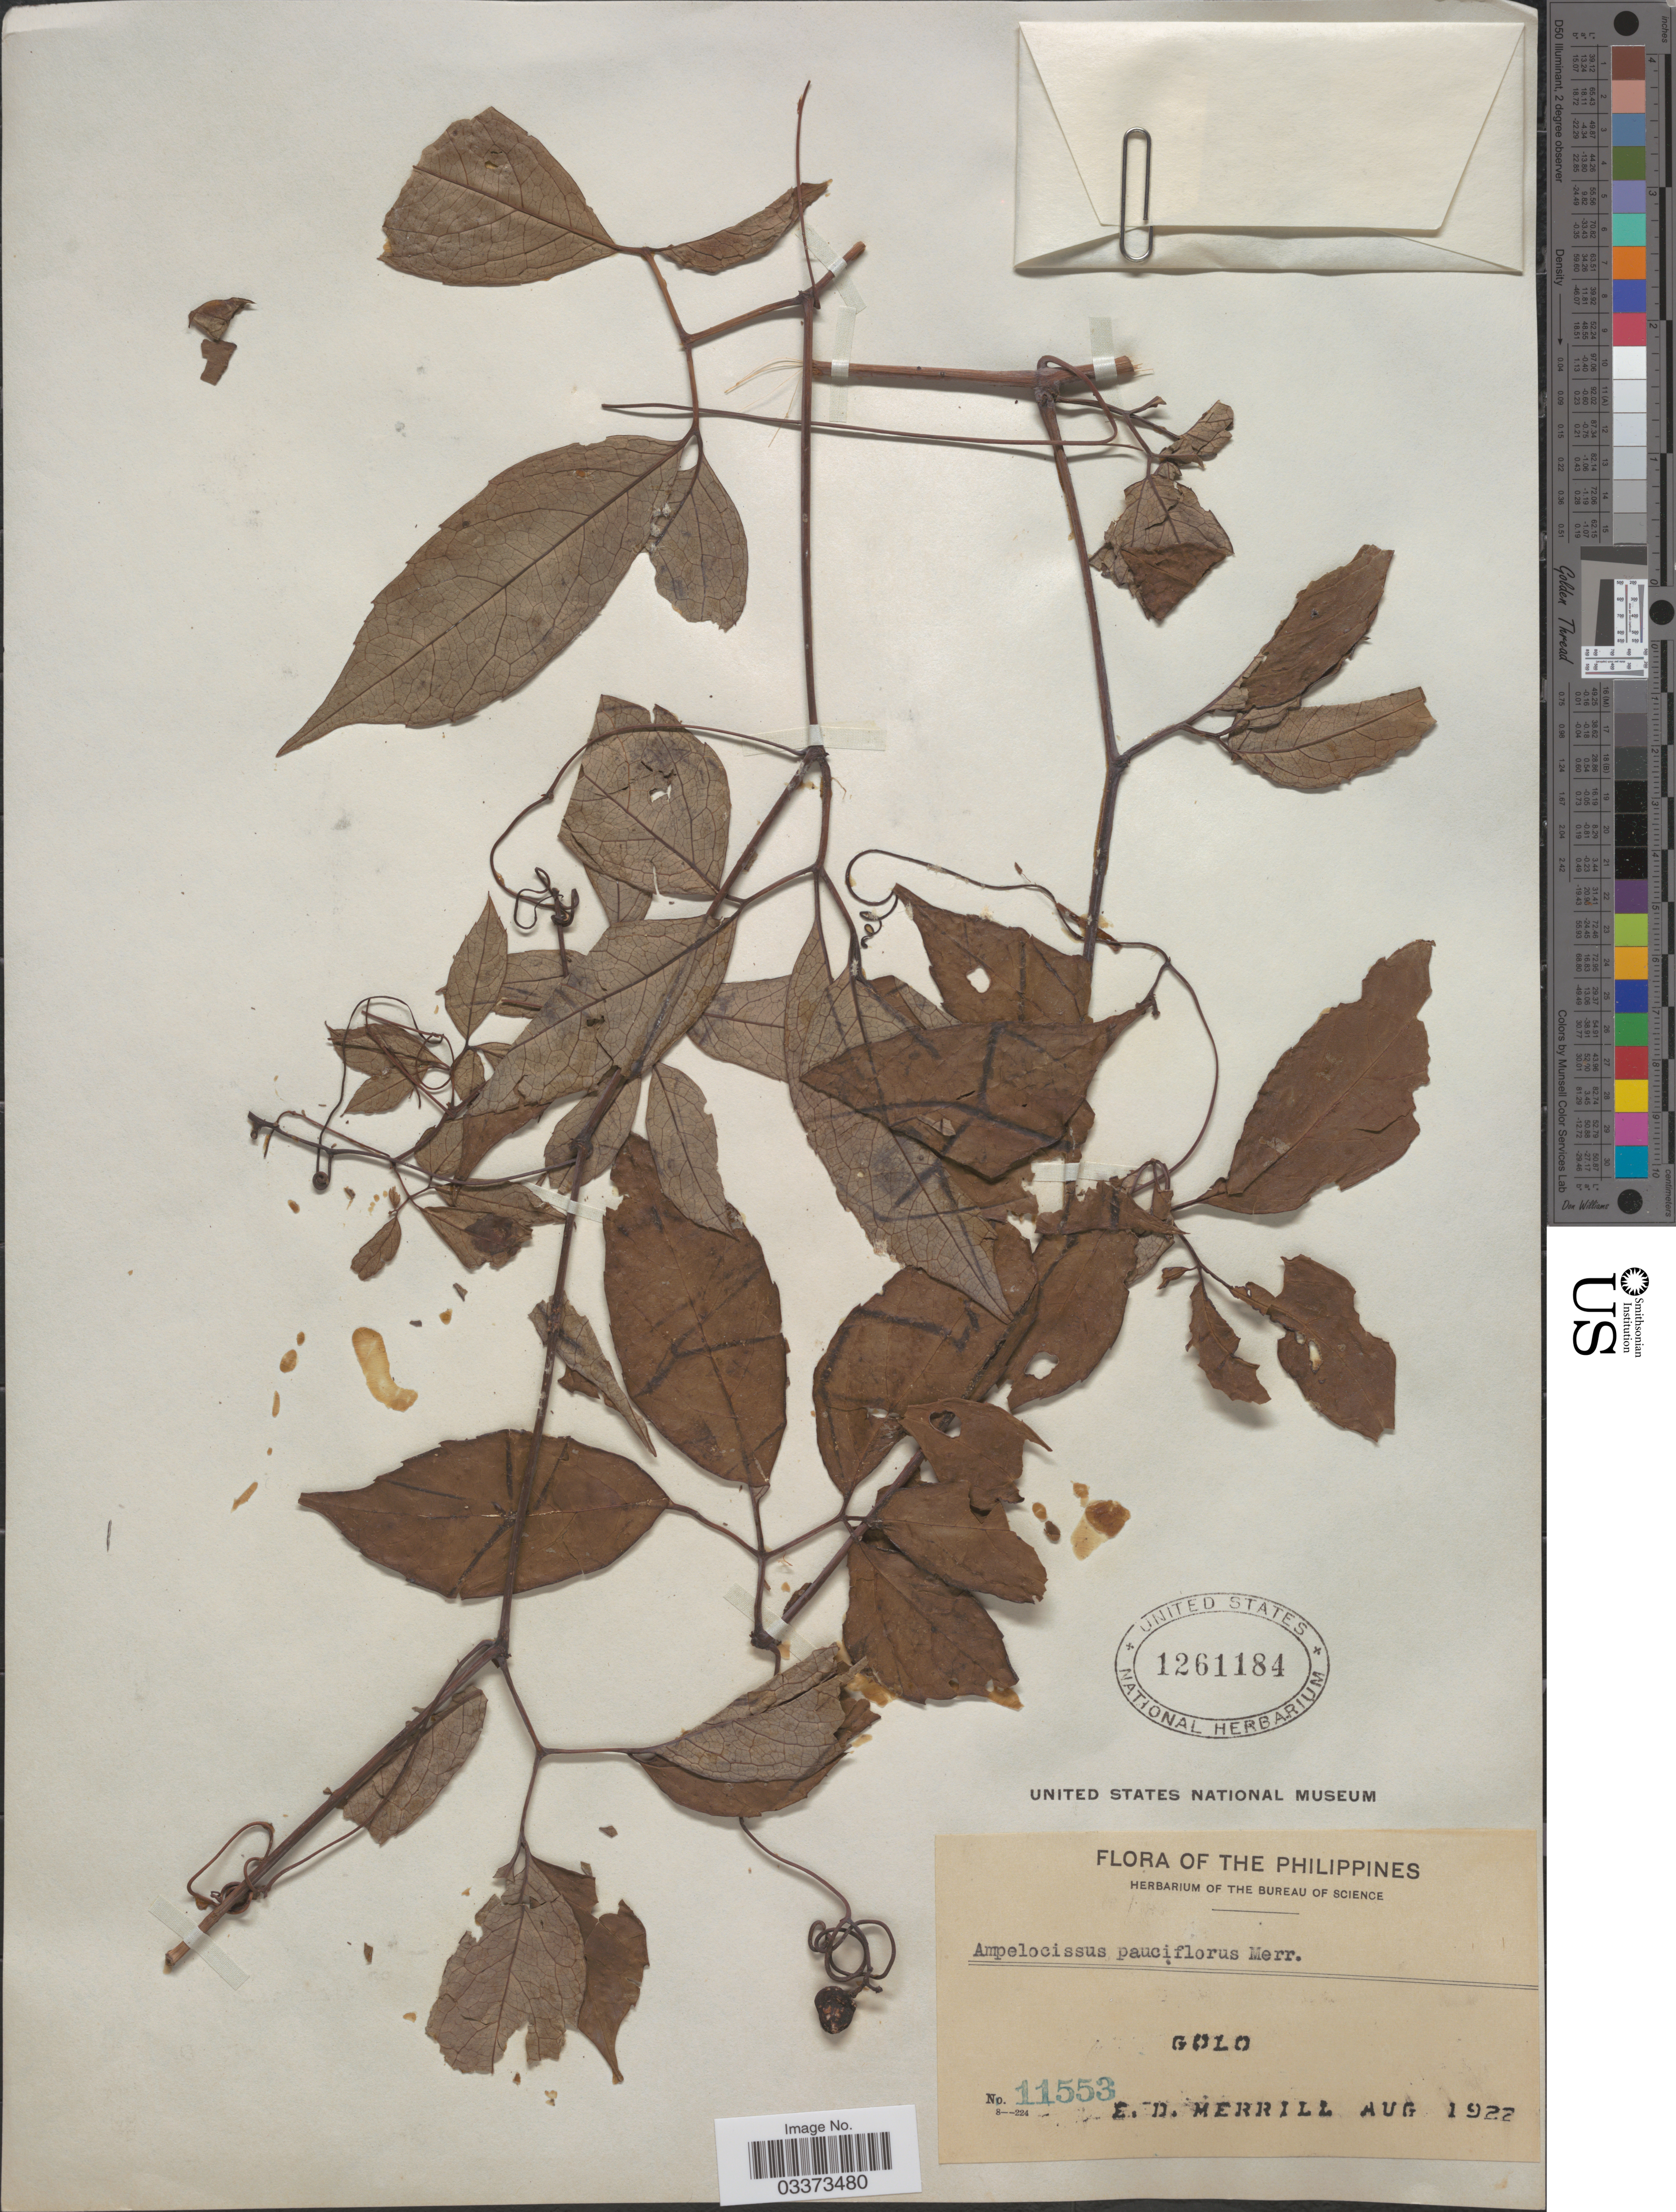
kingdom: Plantae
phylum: Tracheophyta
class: Magnoliopsida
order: Vitales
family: Vitaceae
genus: Ampelocissus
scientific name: Ampelocissus pauciflora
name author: Merr.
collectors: E. D. Merrill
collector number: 11553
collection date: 1922-08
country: Philippines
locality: Golo.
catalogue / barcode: US 1261184